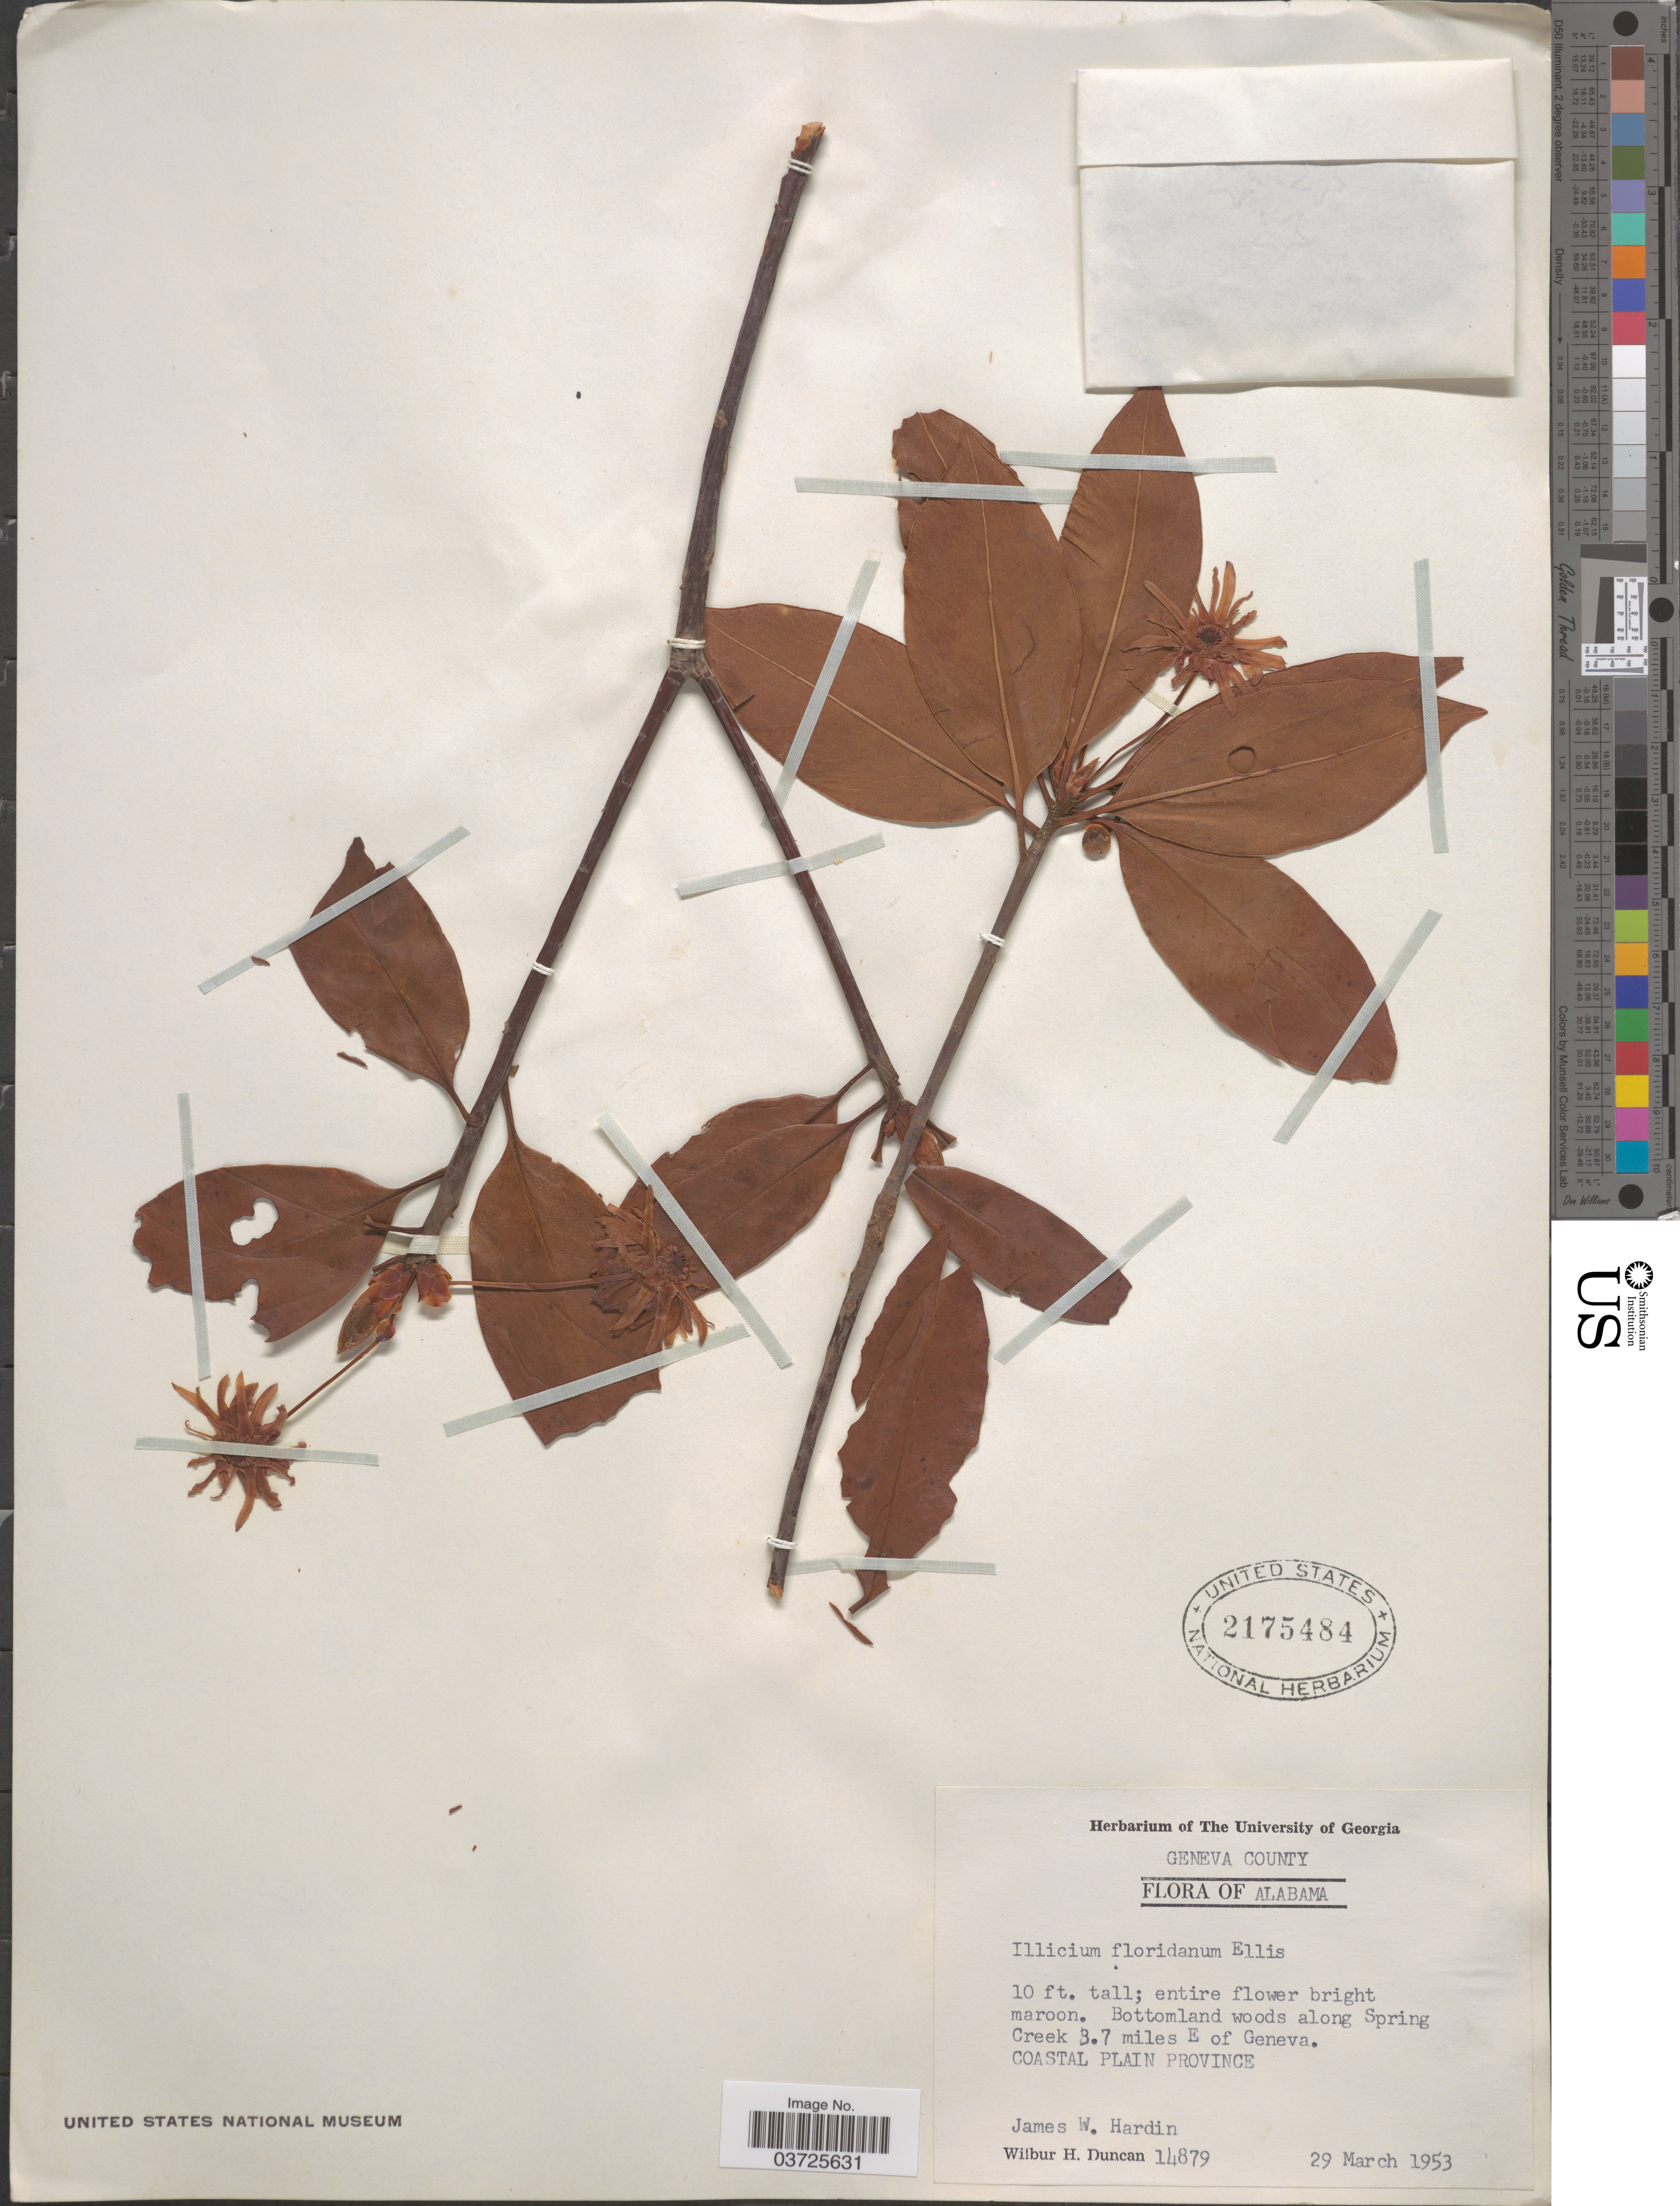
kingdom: Plantae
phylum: Tracheophyta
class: Magnoliopsida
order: Austrobaileyales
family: Schisandraceae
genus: Illicium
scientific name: Illicium floridanum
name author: J. Ellis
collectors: J. W. Hardin & W. H. Duncan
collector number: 14879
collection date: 1953-03-29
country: United States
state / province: Alabama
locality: Geneva County. Bottomland woods along Spring Creek 3.7 miles E of Geneva. Coastal Plain Province.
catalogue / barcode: US 2175484